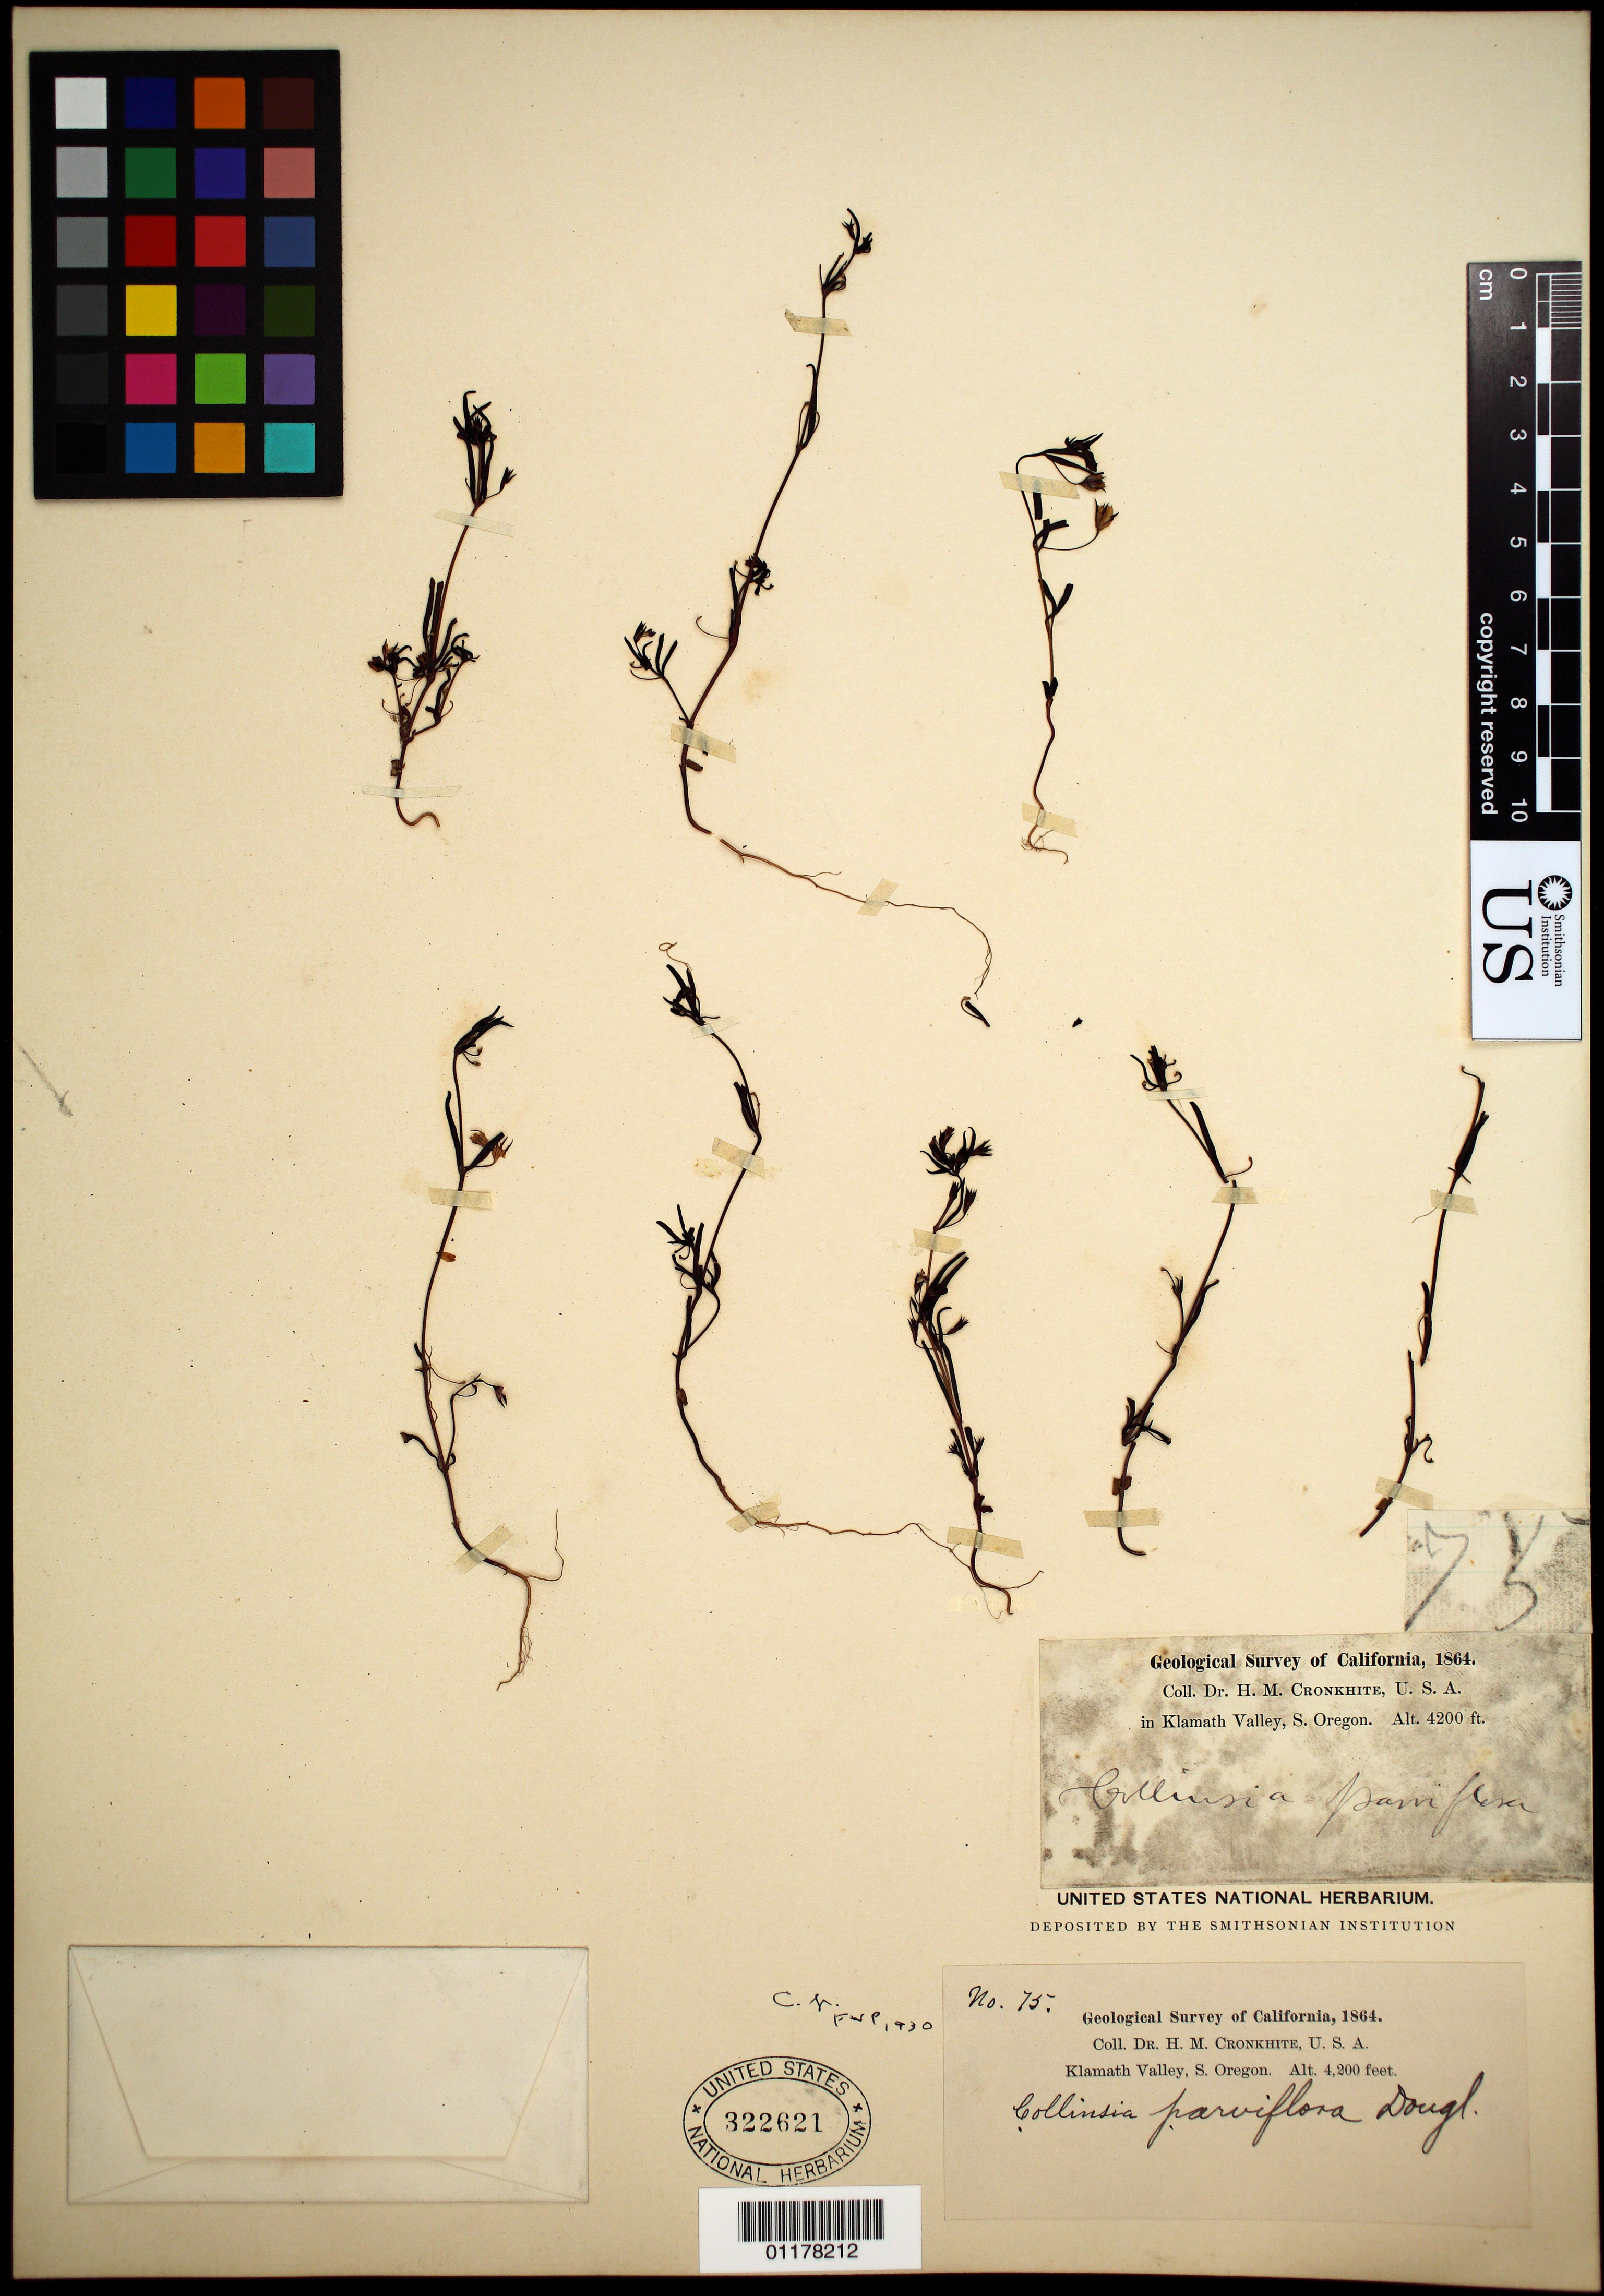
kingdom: Plantae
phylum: Tracheophyta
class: Magnoliopsida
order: Lamiales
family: Plantaginaceae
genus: Collinsia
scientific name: Collinsia parviflora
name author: Douglas ex Lindl.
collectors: H. M. Cronkhite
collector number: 75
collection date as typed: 1864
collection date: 1864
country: United States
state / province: Oregon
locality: Klamath Valley, S Oregon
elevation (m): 1280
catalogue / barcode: US 322621